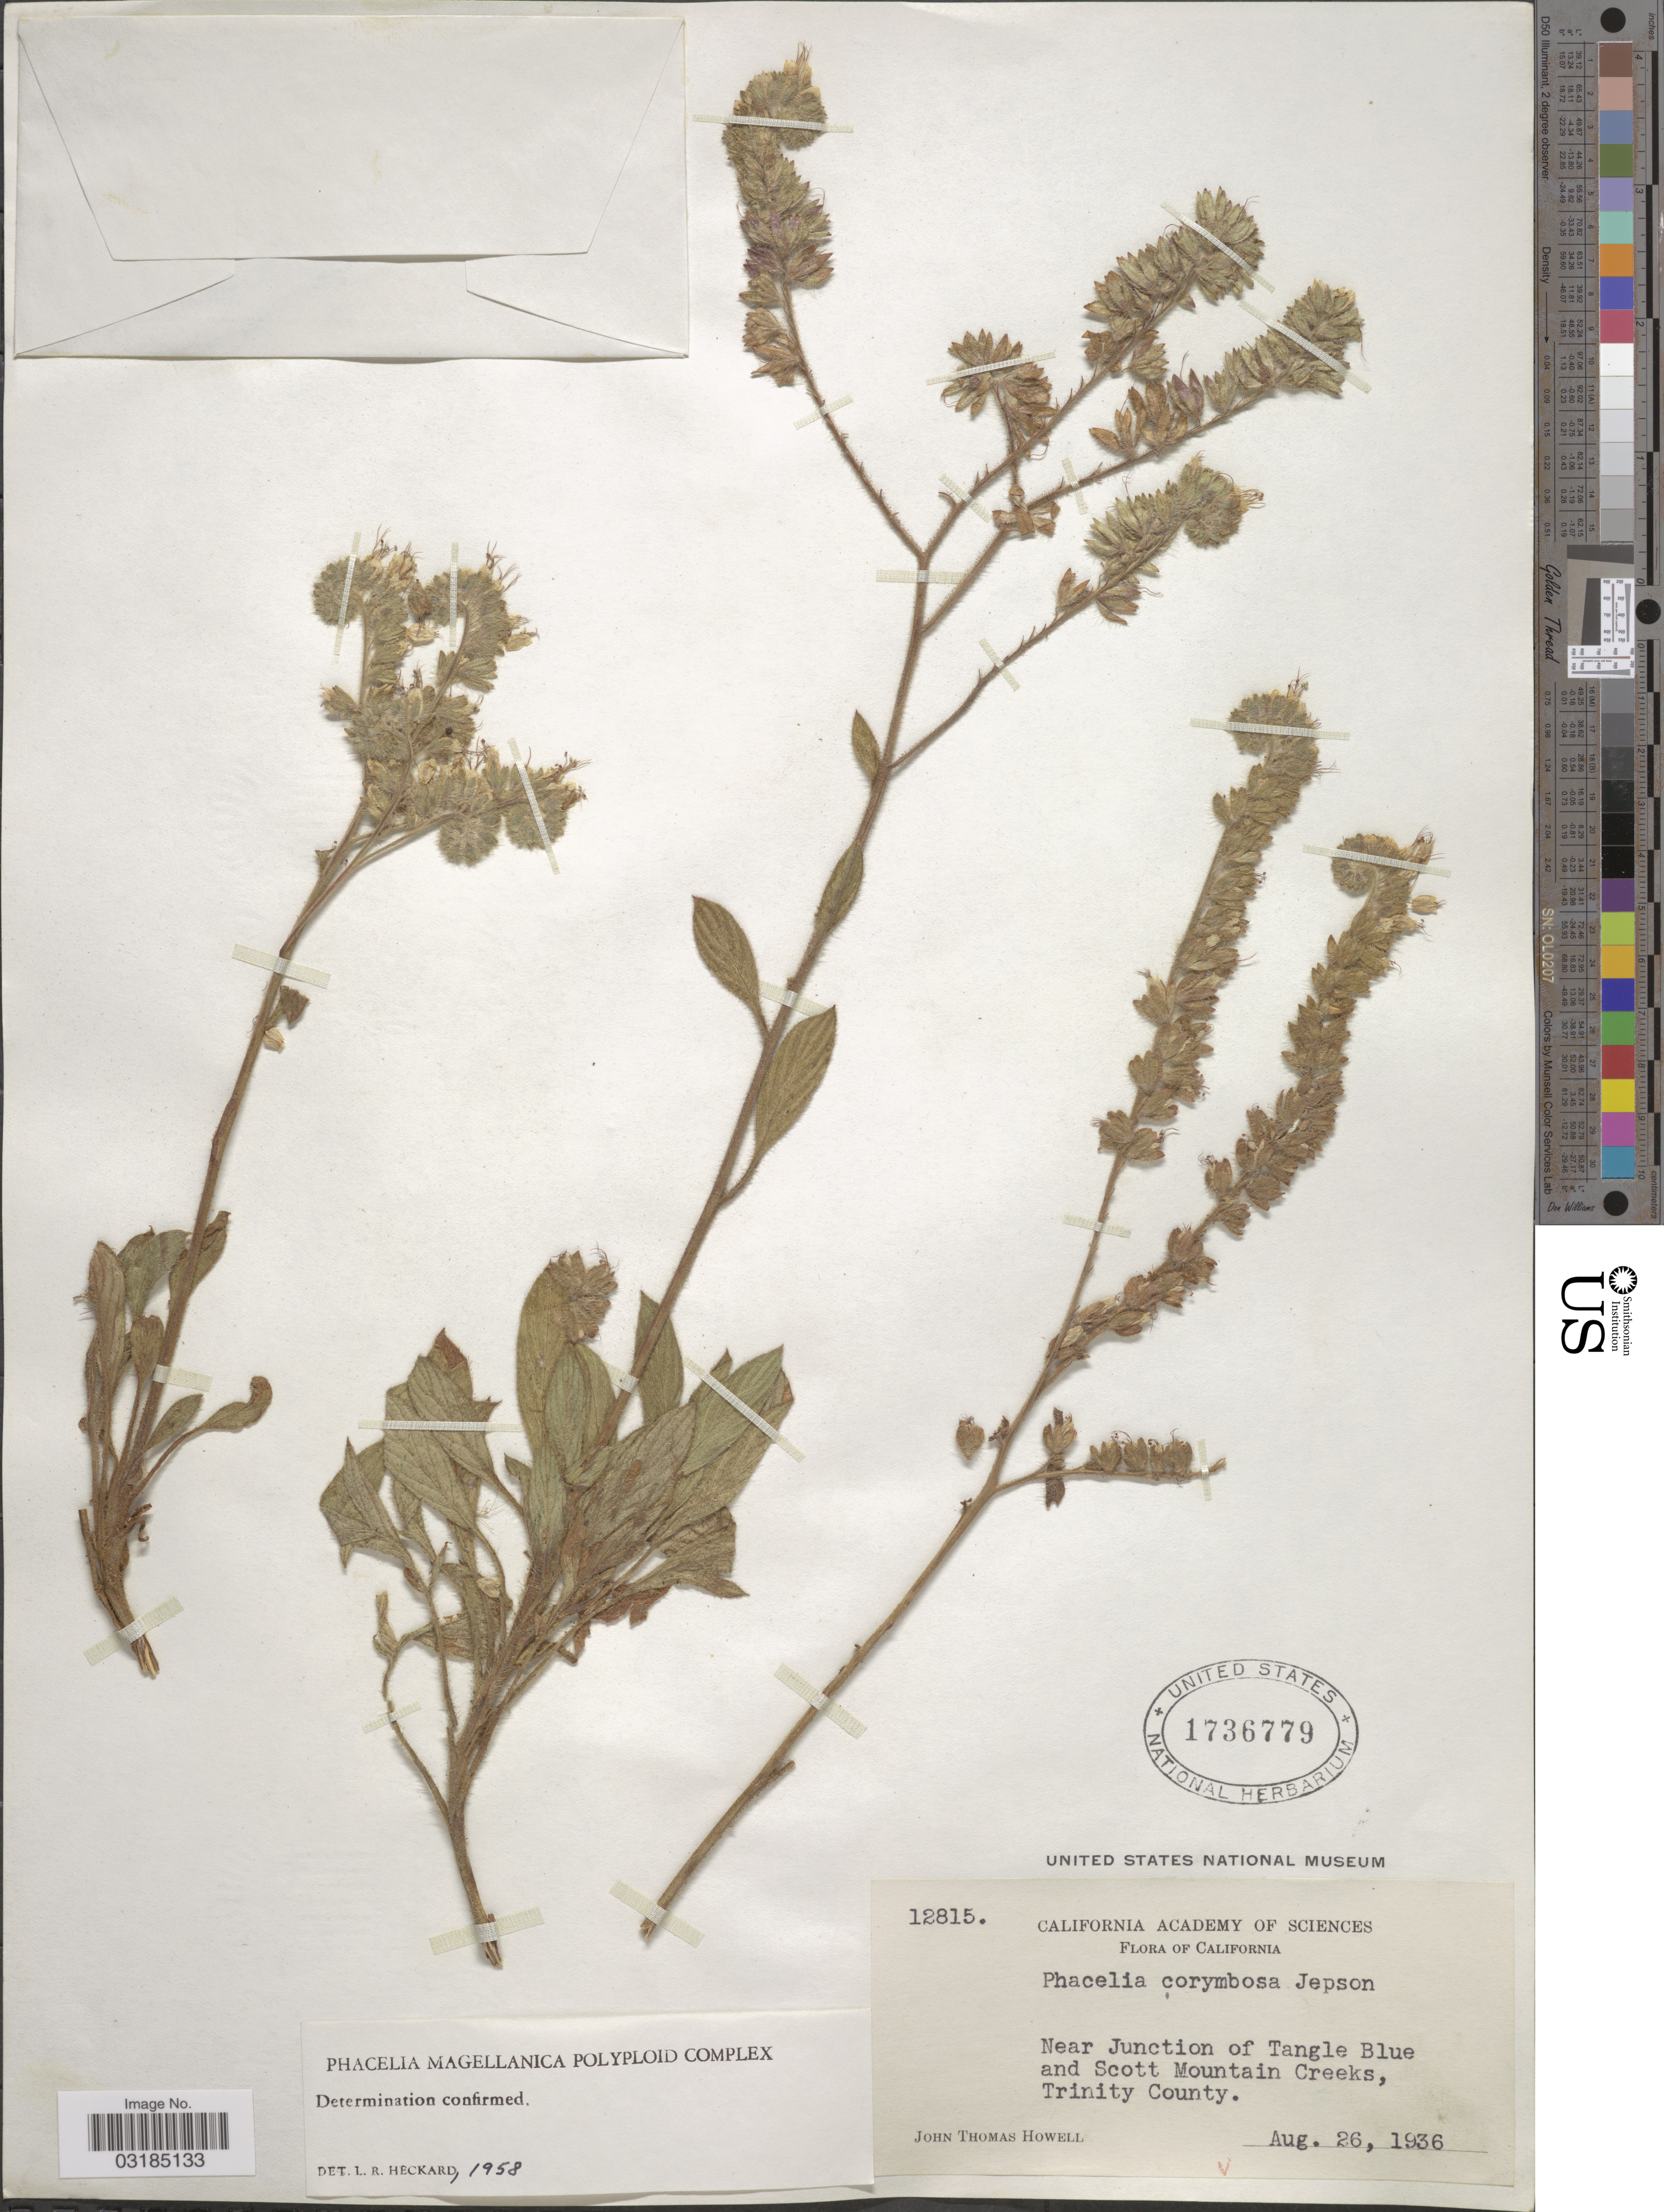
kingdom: Plantae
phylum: Tracheophyta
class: Magnoliopsida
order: Boraginales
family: Hydrophyllaceae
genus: Phacelia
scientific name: Phacelia corymbosa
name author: Jeps.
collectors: J. T. Howell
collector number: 12815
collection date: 1936-08-26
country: United States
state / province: California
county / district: Trinity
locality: Near Junction of Tangle Blue and Scott Mountain Creeks, Trinity County.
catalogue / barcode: US 1736779